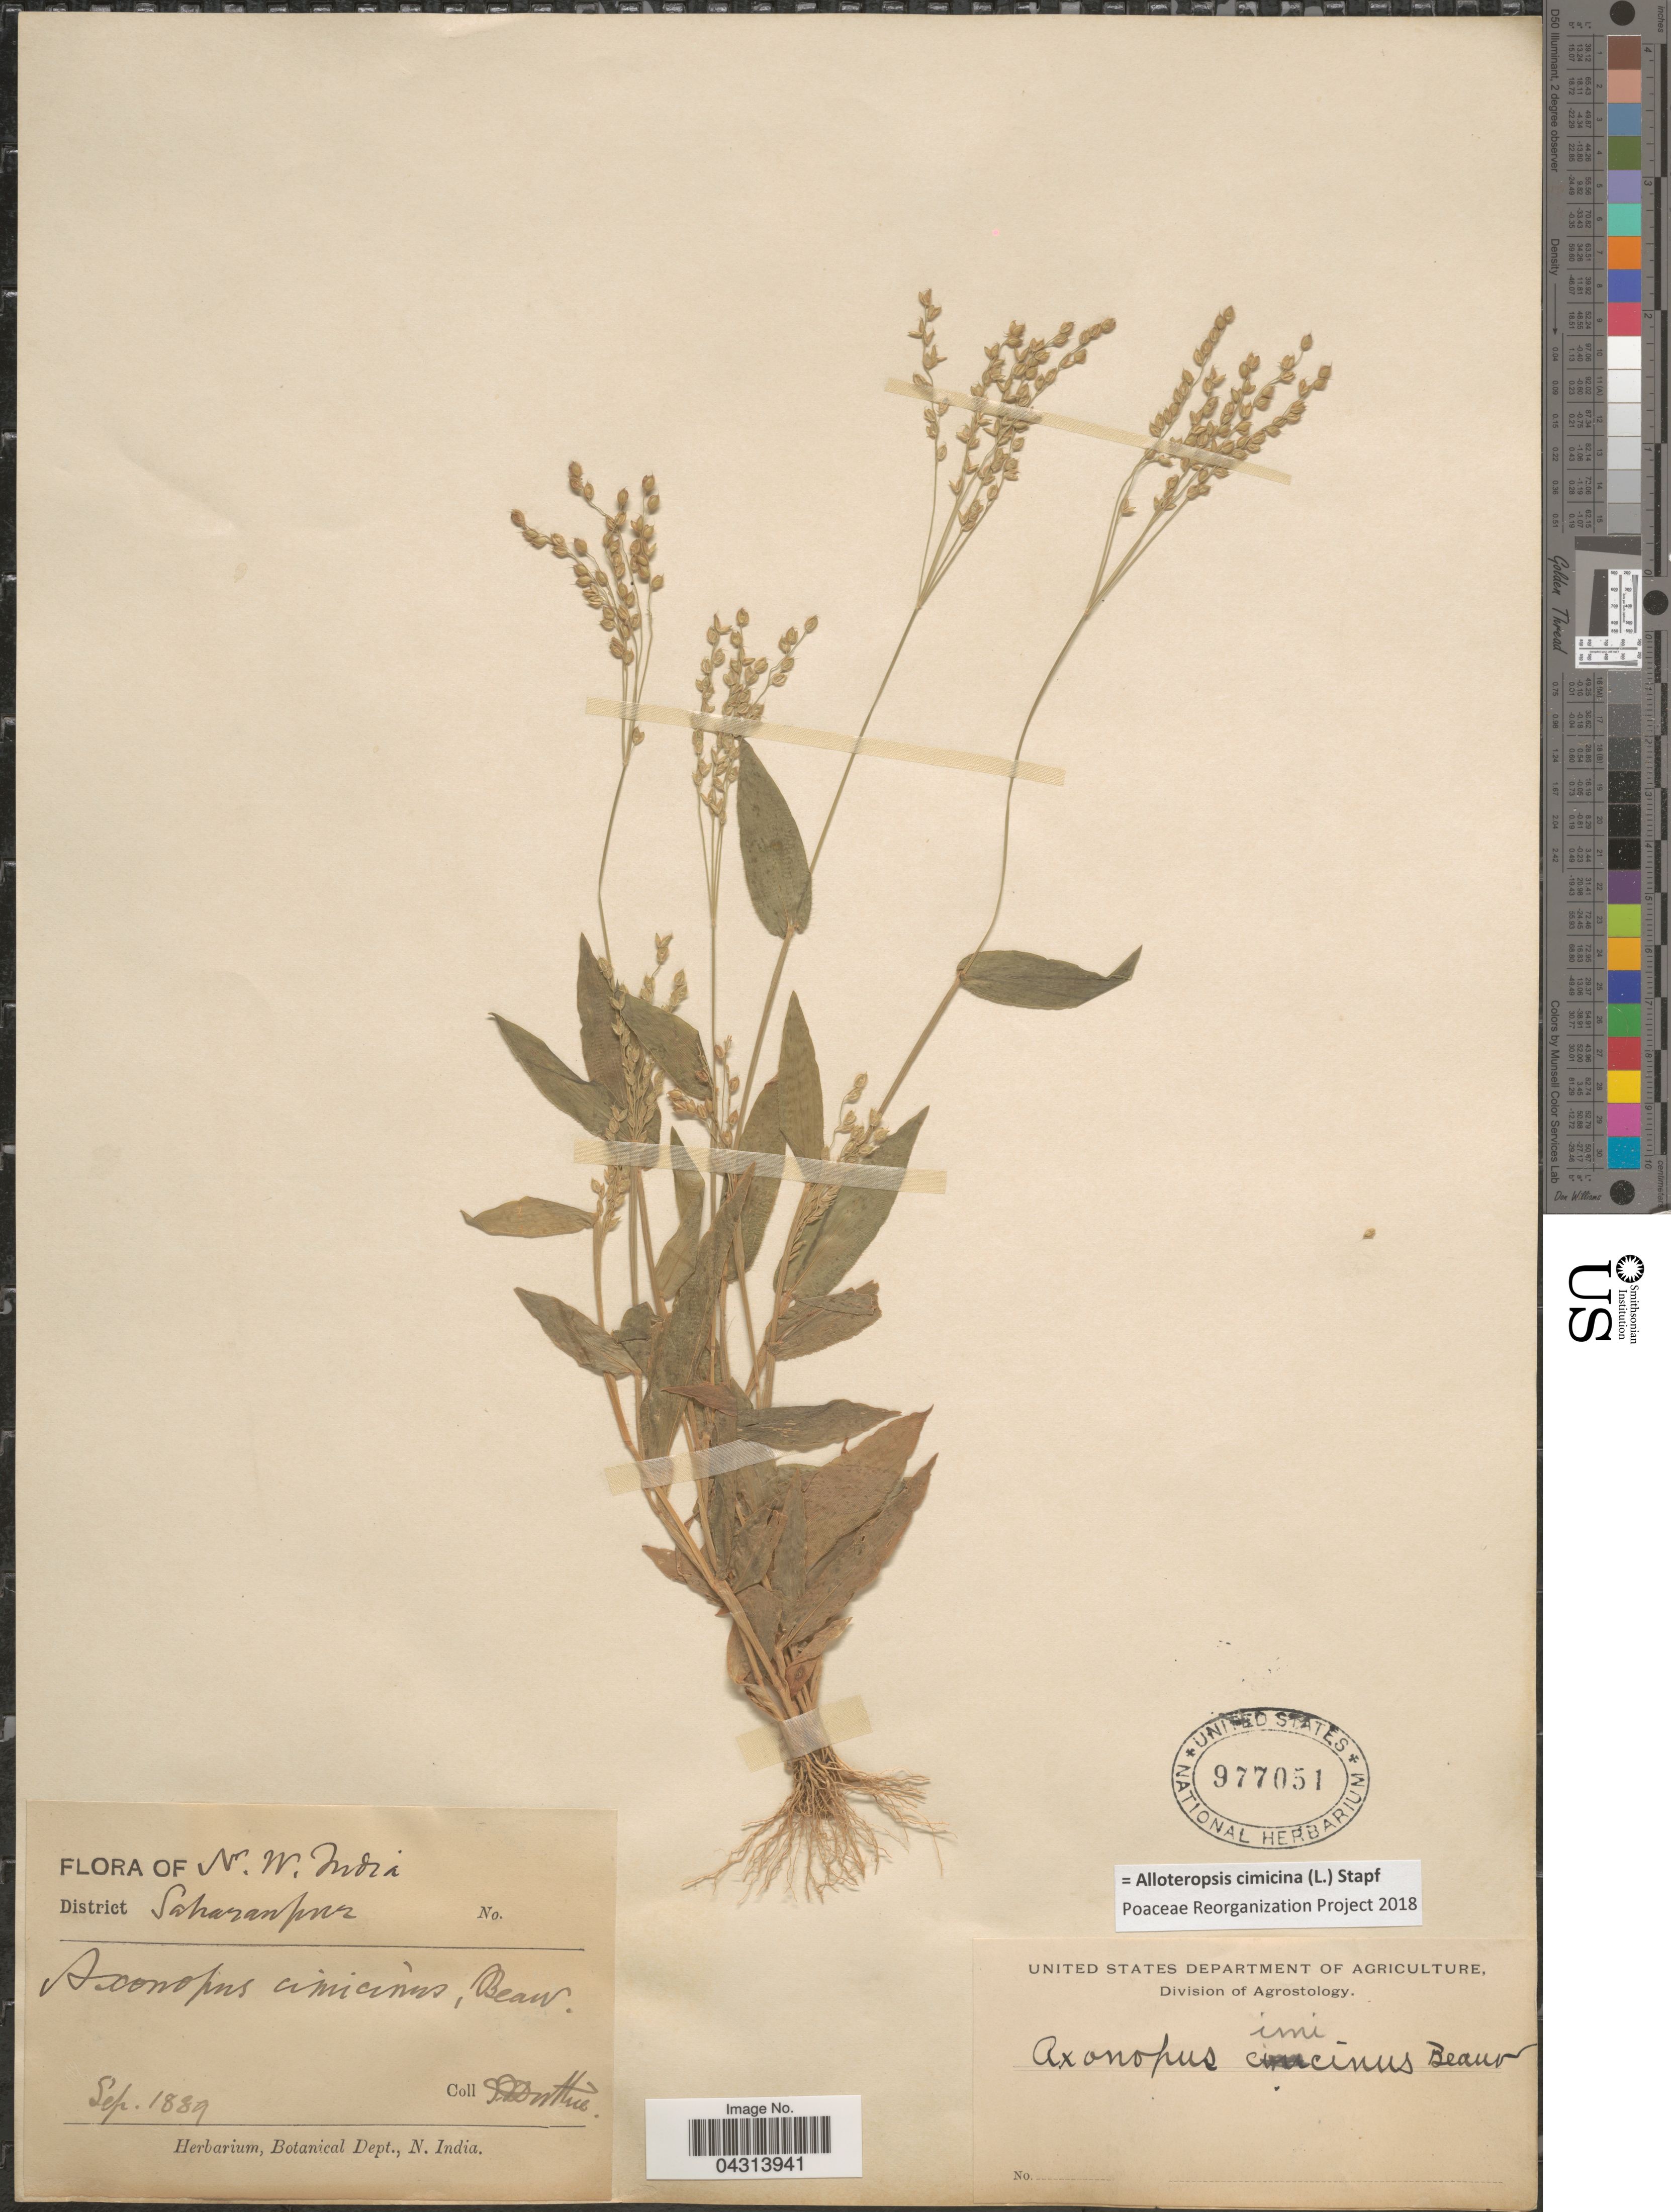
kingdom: Plantae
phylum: Tracheophyta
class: Liliopsida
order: Poales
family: Poaceae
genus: Alloteropsis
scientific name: Alloteropsis cimicina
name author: (L.) Stapf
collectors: J. F. Duthie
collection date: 1889-09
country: India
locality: N.W. India. District Saharanpur.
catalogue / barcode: US 977051